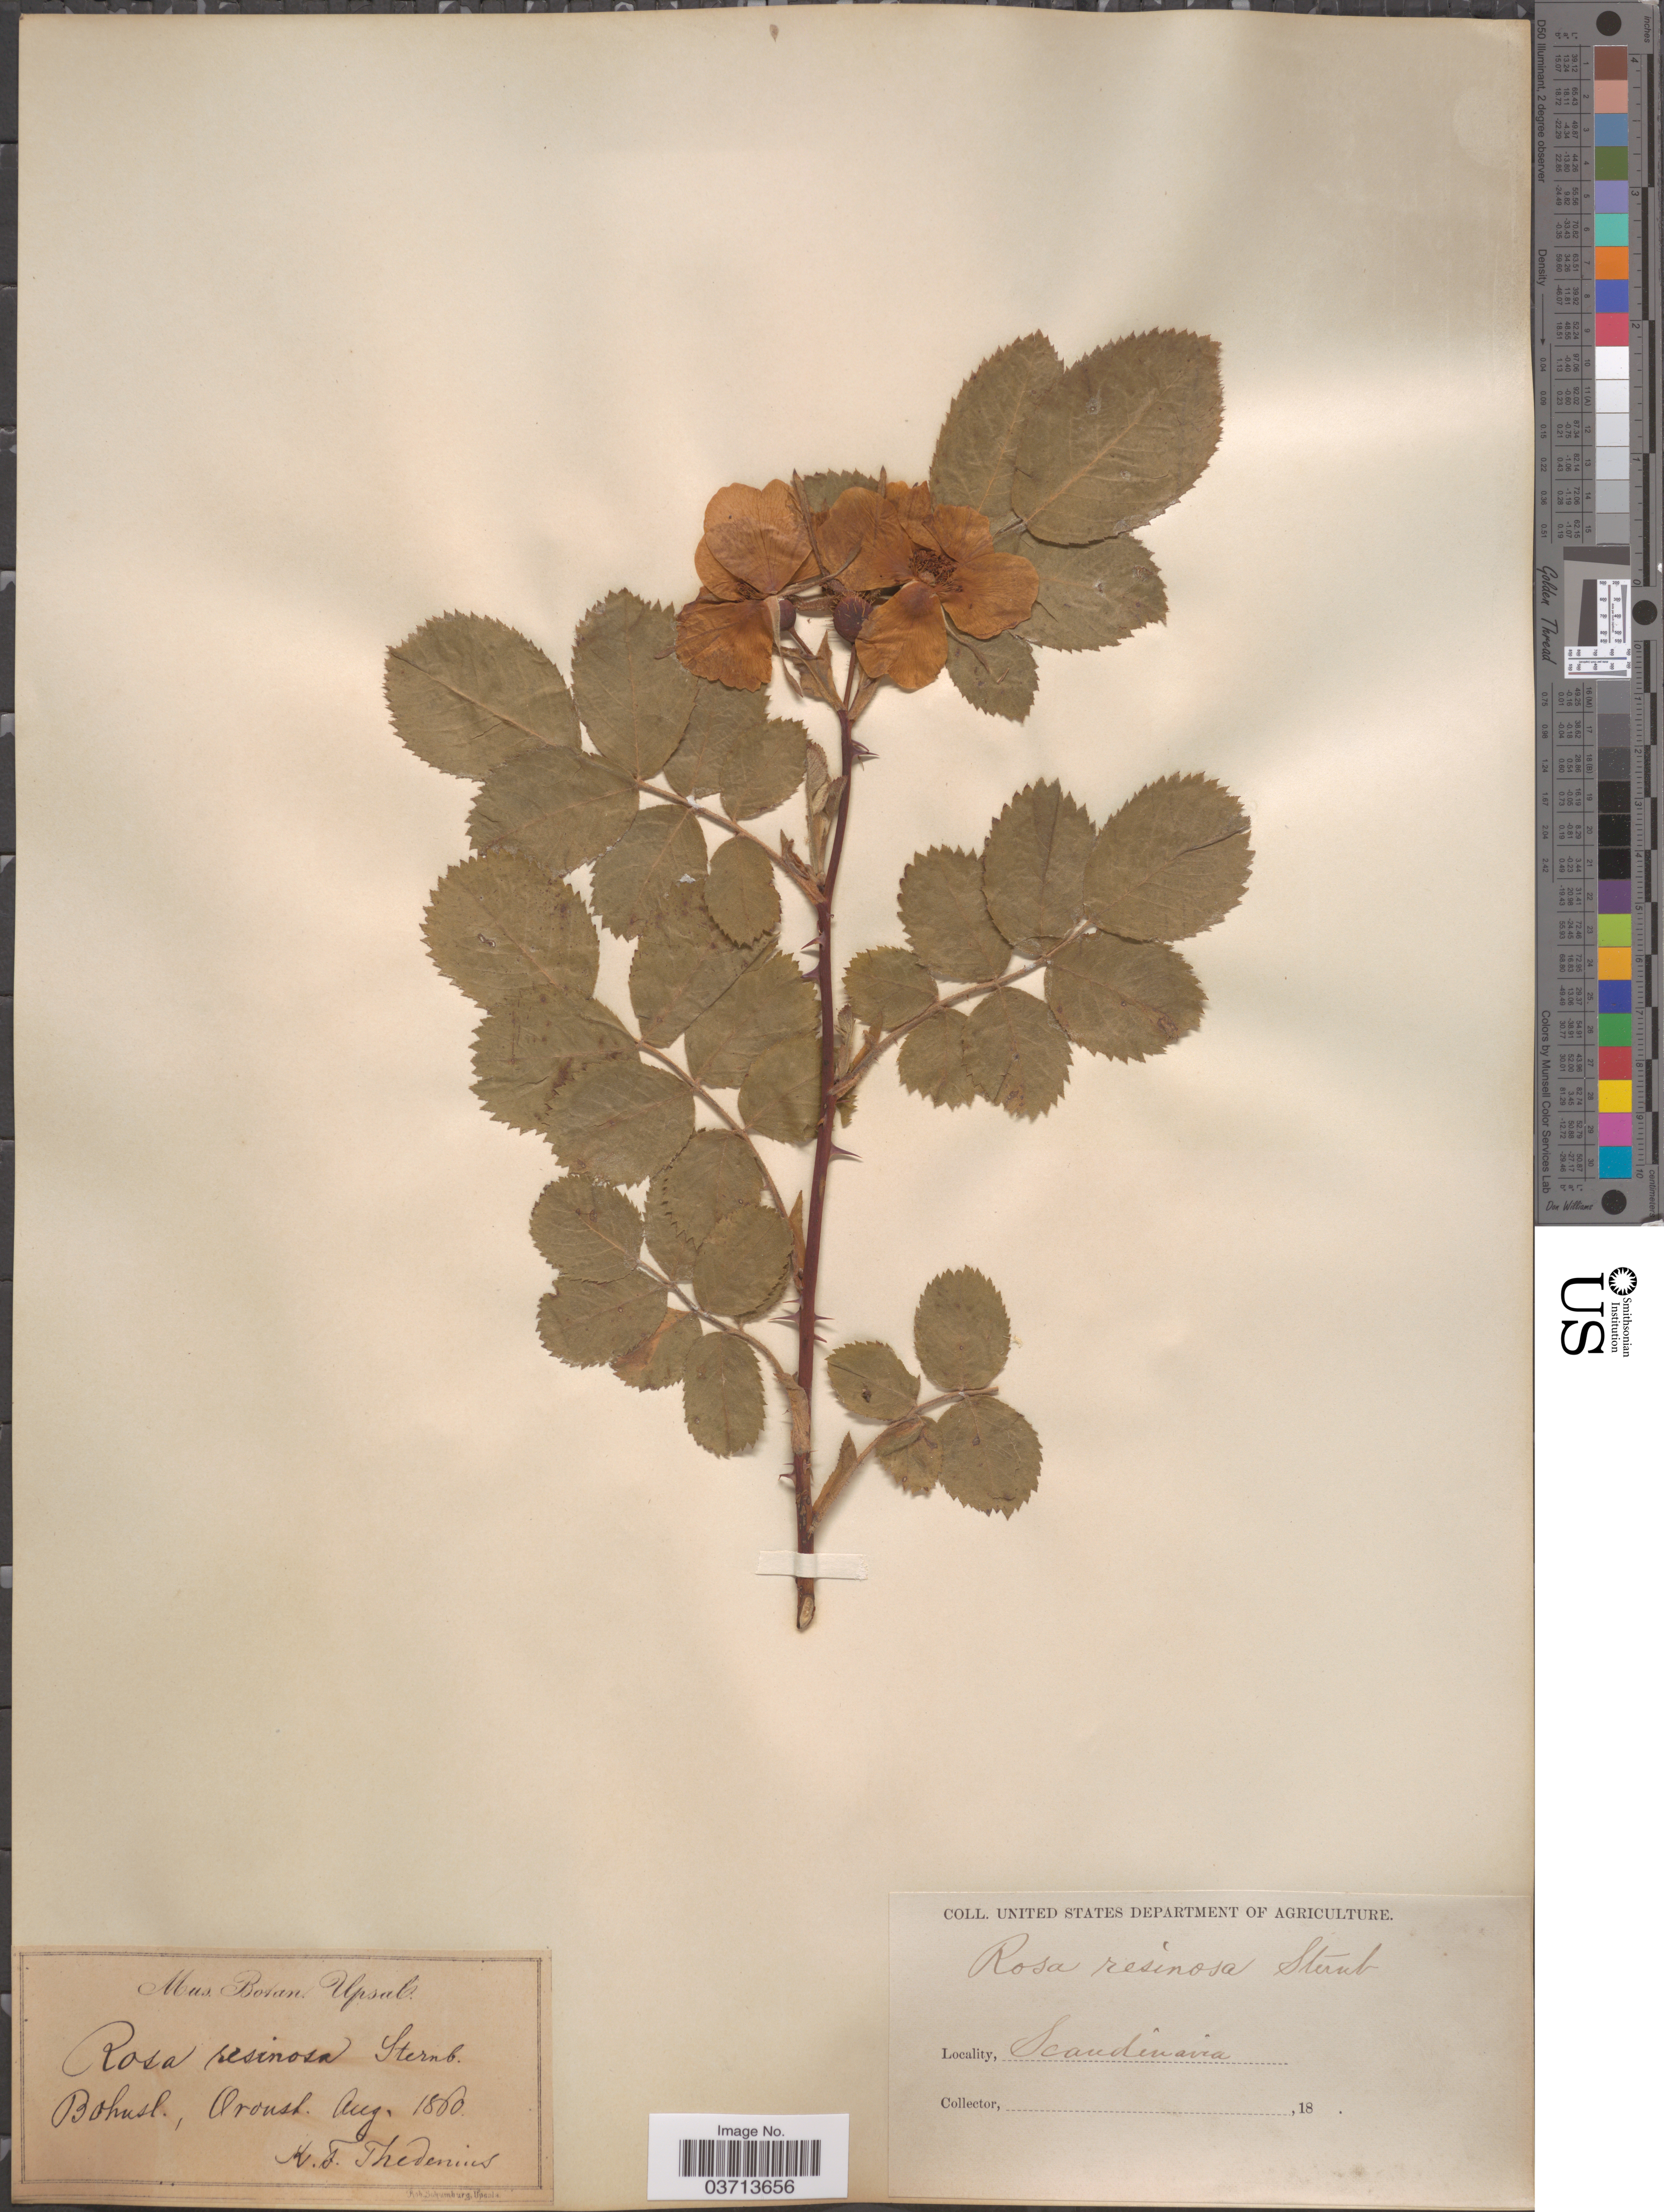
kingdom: Plantae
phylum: Tracheophyta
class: Magnoliopsida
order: Rosales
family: Rosaceae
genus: Rosa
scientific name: Rosa resinosa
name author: Sternb.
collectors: K. Thedenius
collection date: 1860-08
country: Sweden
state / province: Västra Götaland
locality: Bohusl., Oroust. Scandinavia.